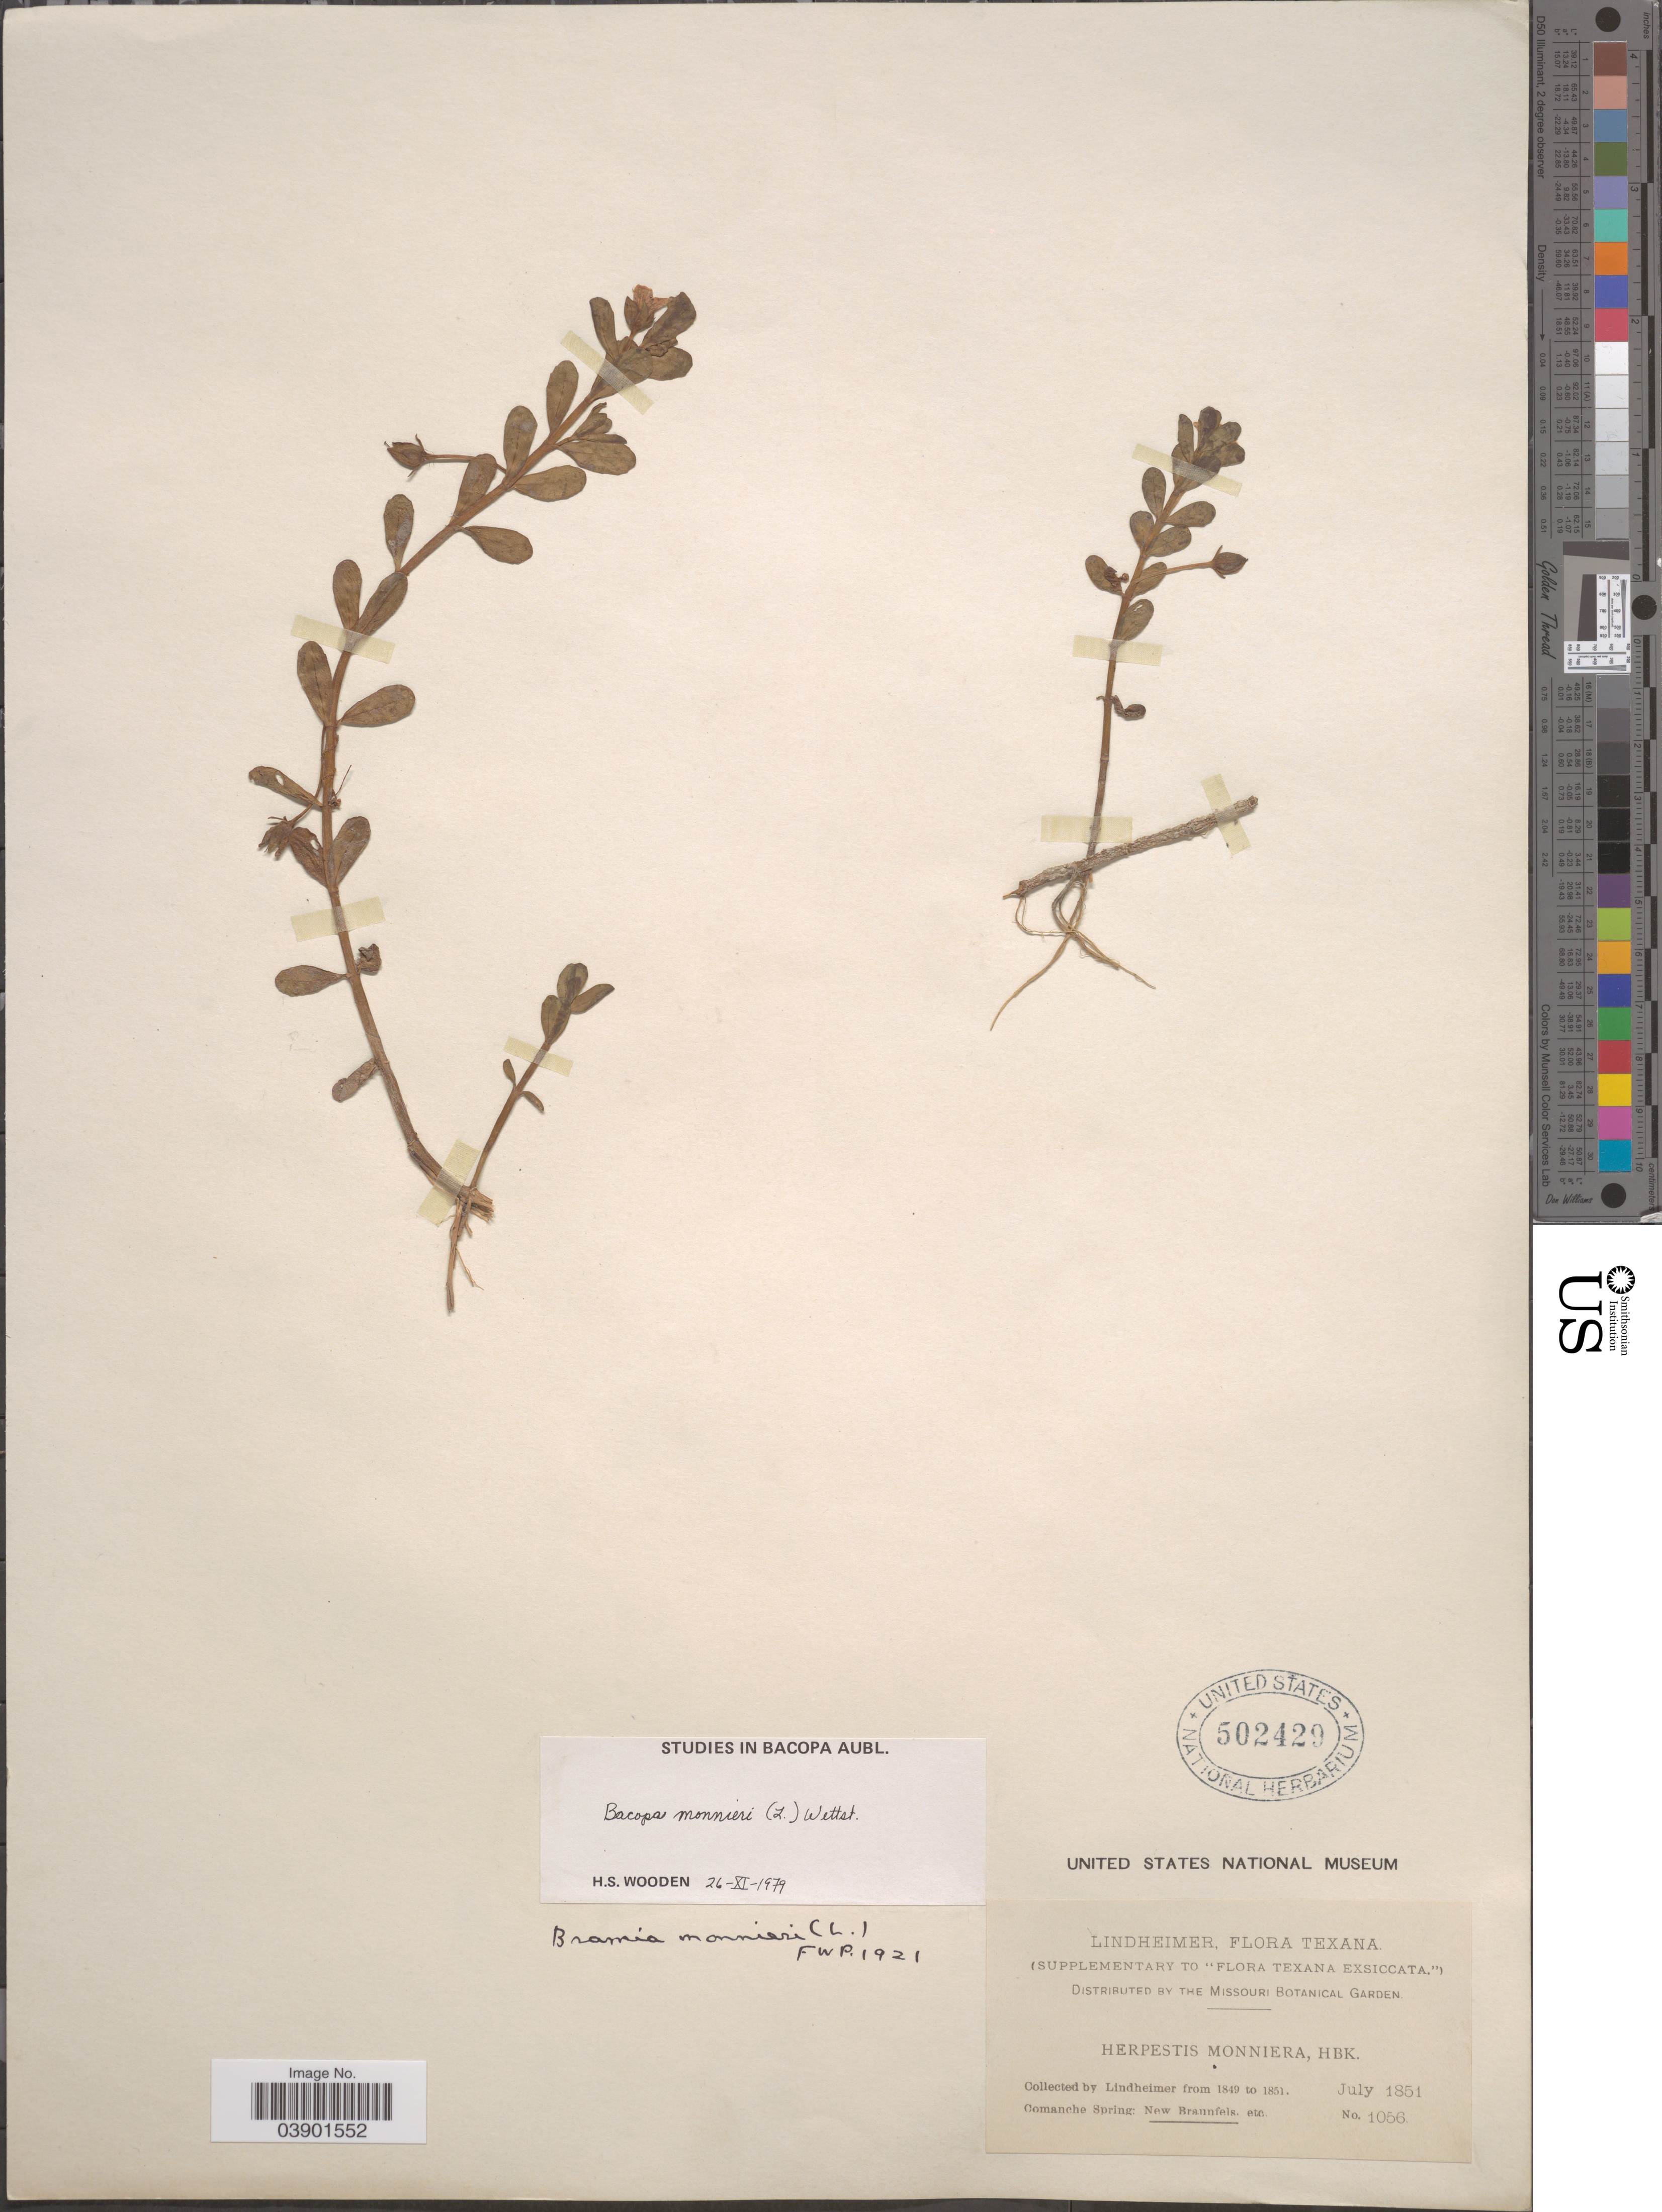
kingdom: Plantae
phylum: Tracheophyta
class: Magnoliopsida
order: Lamiales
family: Plantaginaceae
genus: Bacopa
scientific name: Bacopa monnieri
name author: (L.) Pennell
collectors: -. Lindheimer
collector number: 1056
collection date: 1851-07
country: United States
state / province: Texas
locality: Comanche Spring: New Braunfels. etc.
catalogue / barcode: US 502429